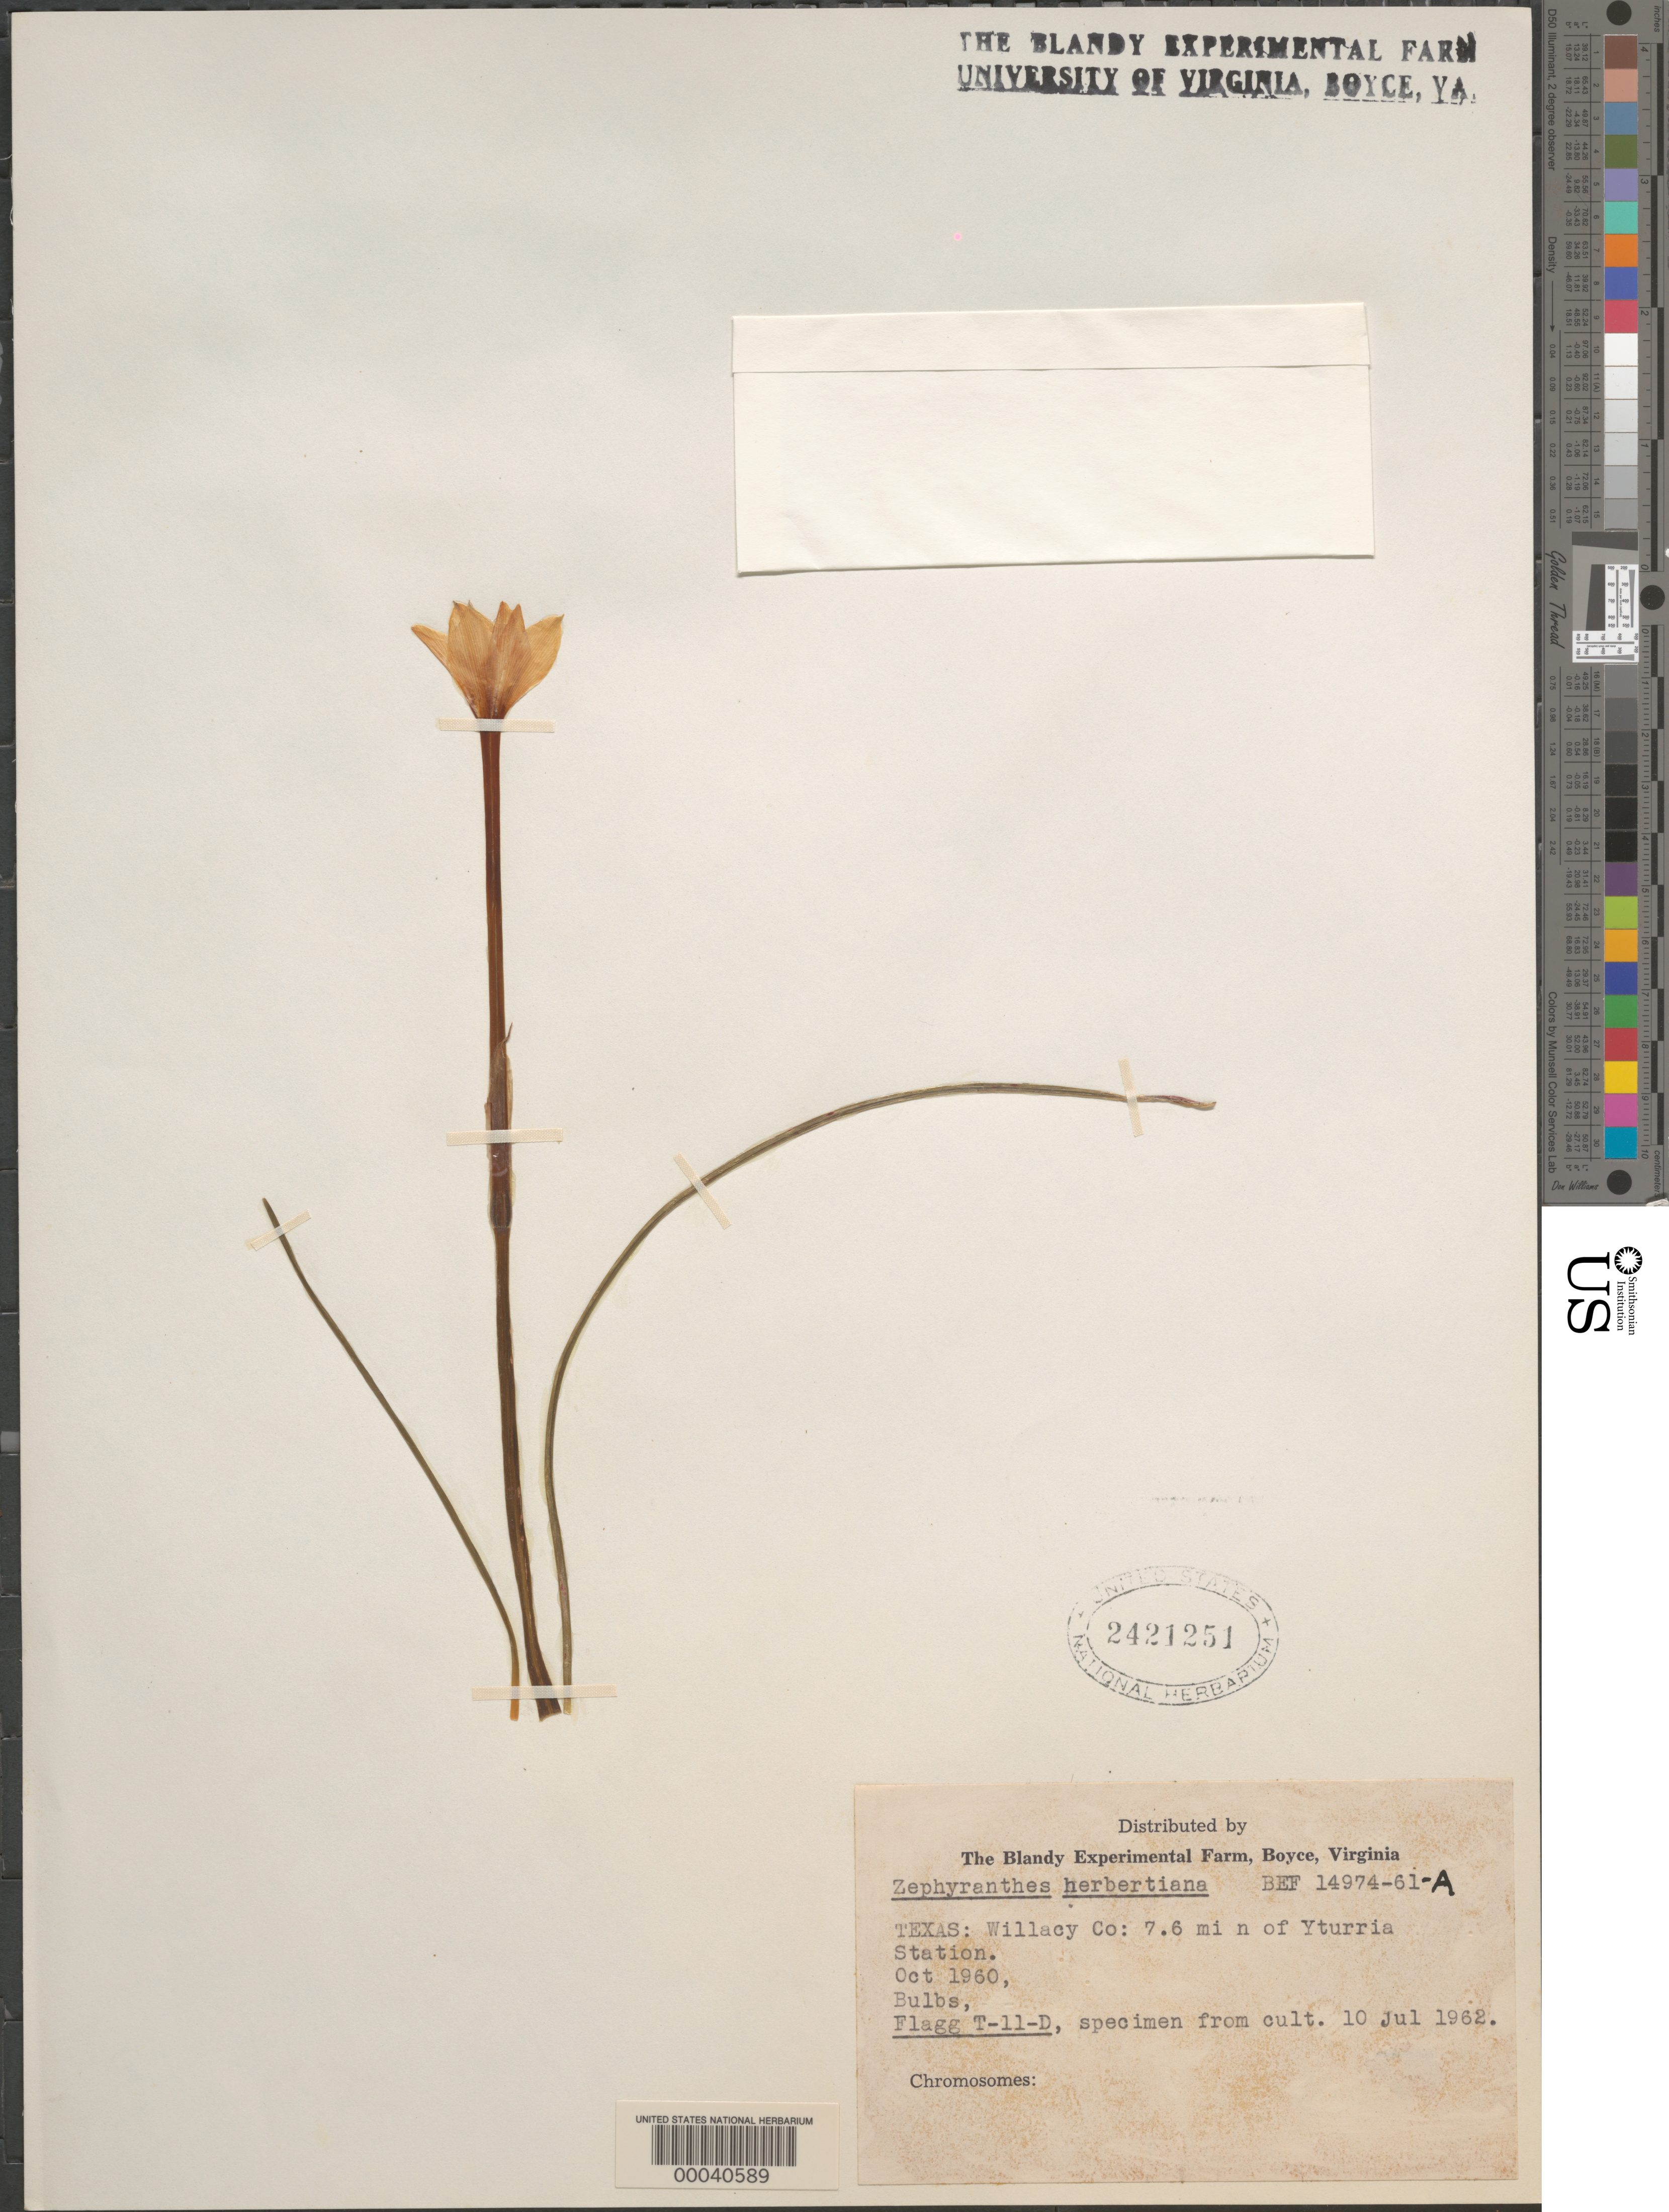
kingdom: Plantae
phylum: Tracheophyta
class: Liliopsida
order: Asparagales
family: Amaryllidaceae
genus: Zephyranthes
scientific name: Zephyranthes herbertiana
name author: D. Dietr.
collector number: Bef 14974-61a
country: United States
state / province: Texas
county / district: Willacy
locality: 7.6 mi. n of yturria station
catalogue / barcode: US 2421251